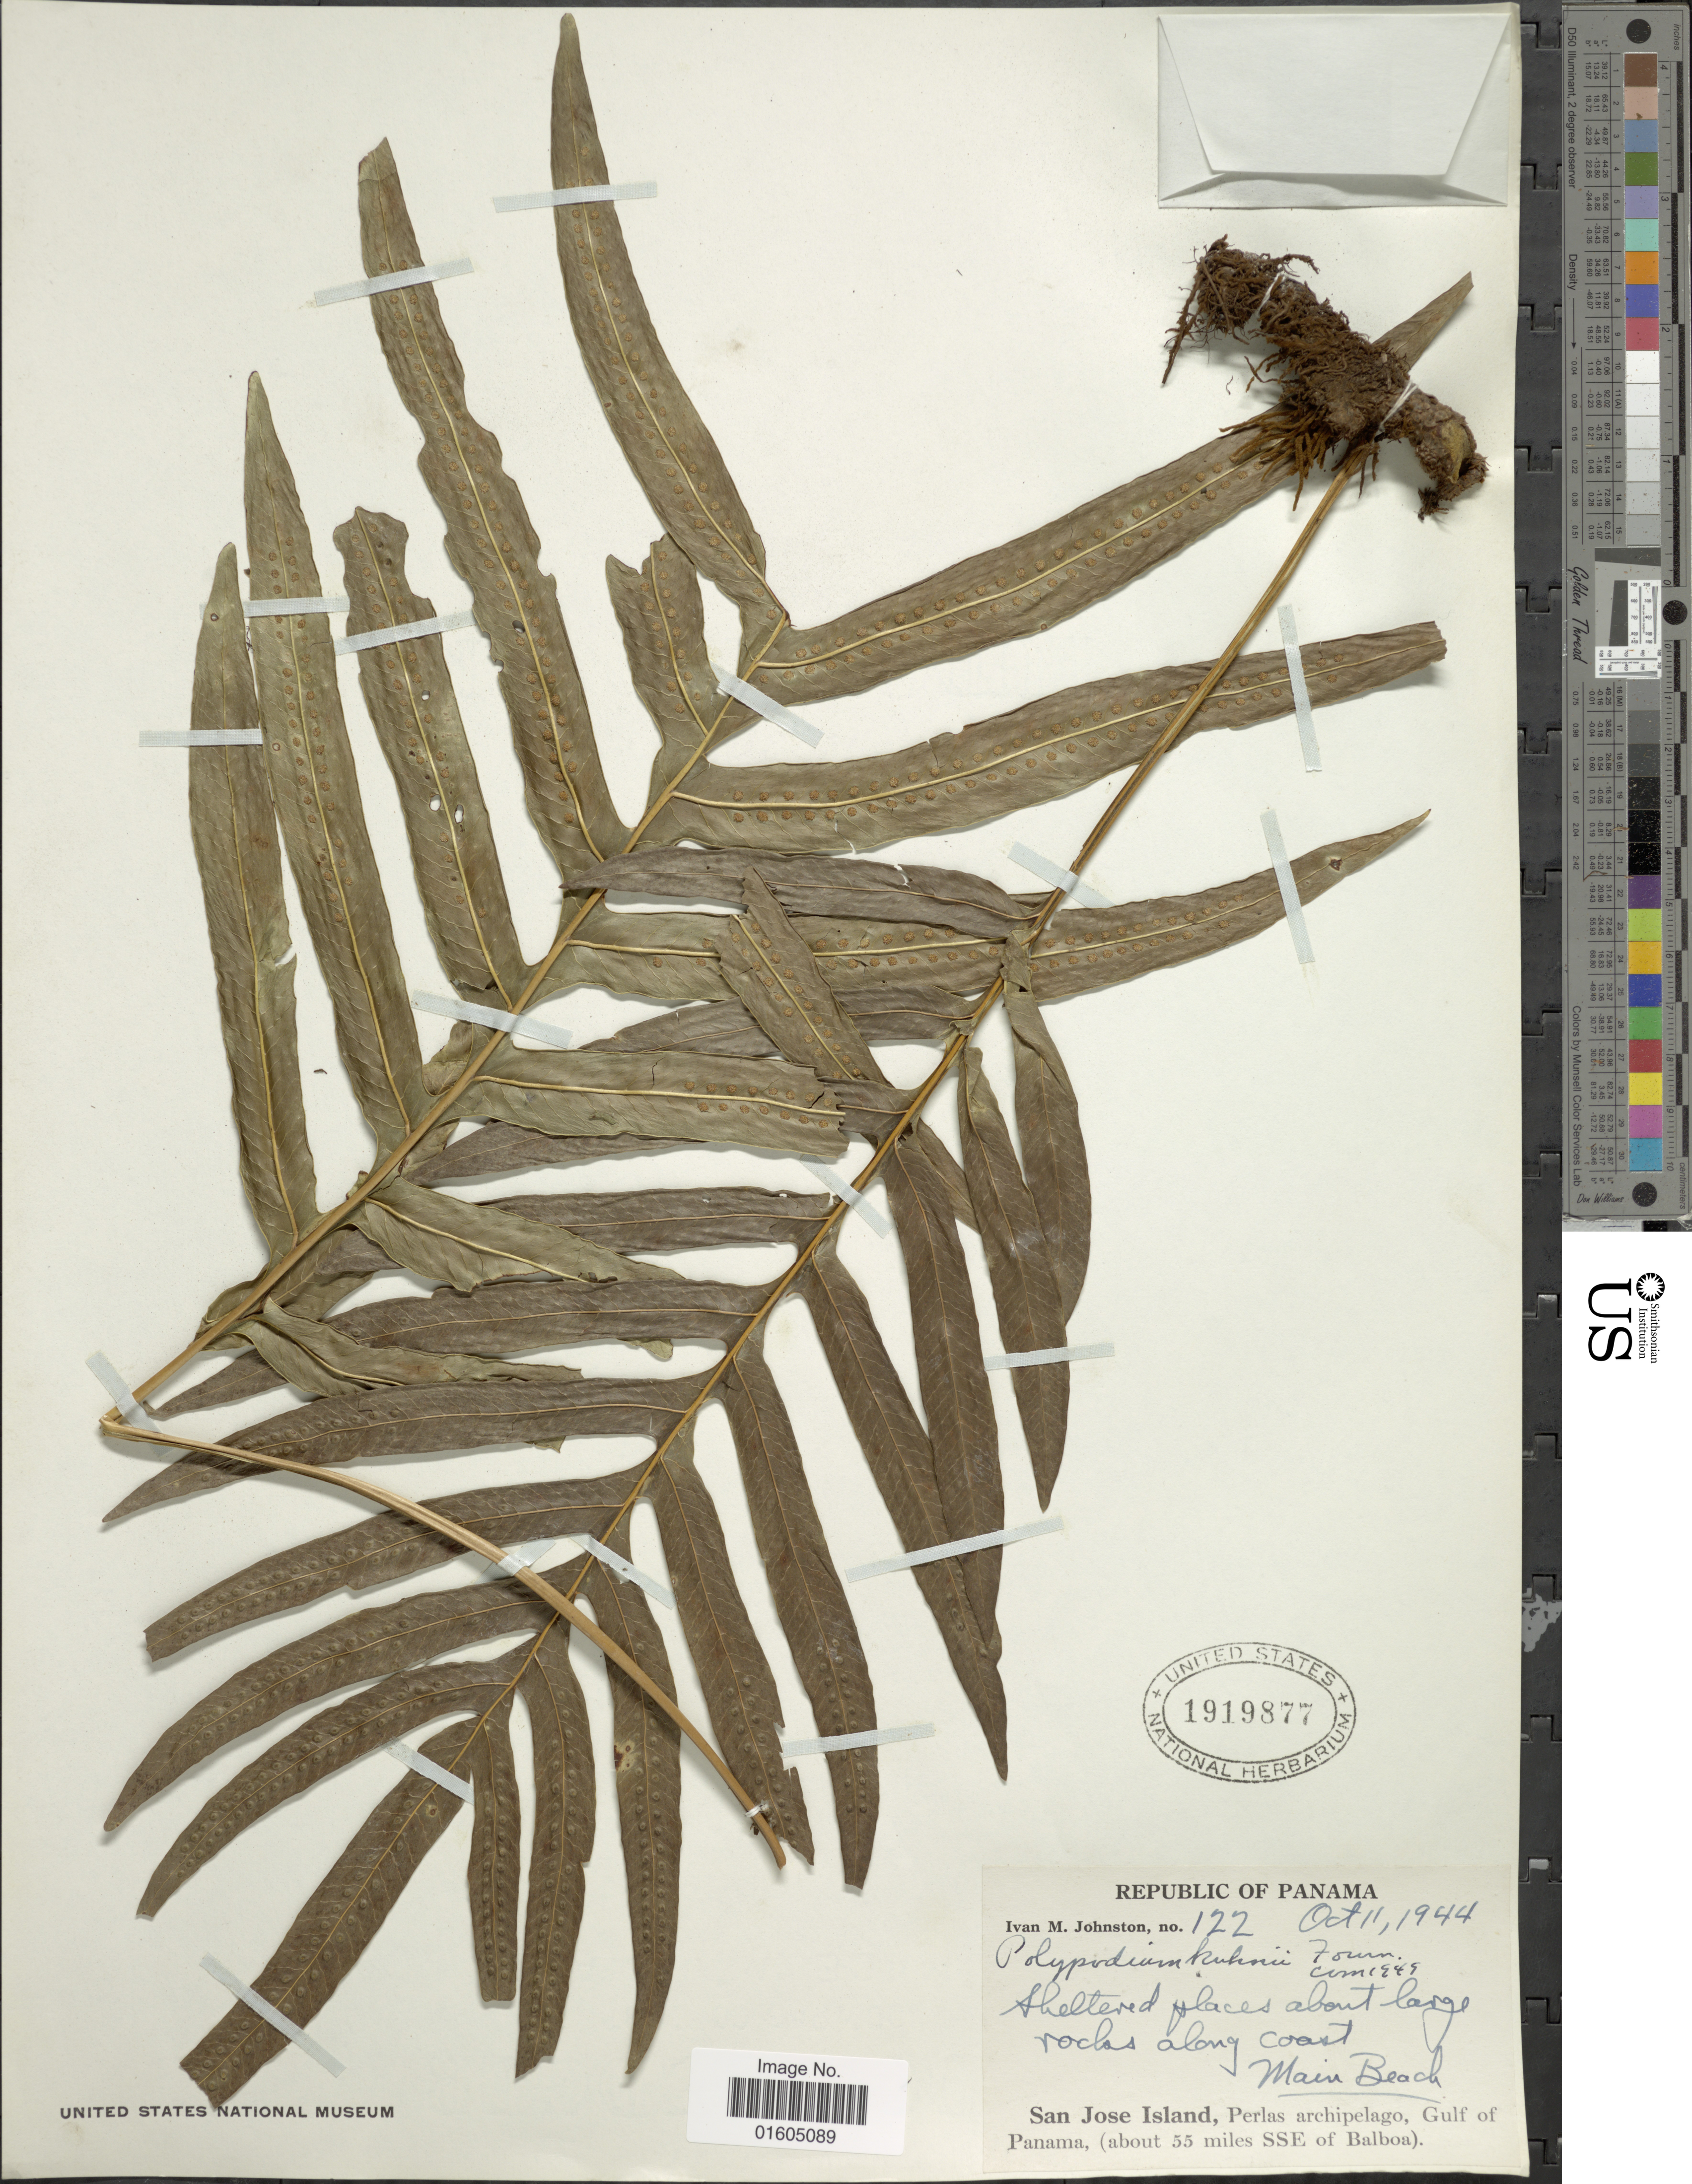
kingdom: Plantae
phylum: Tracheophyta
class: Polypodiopsida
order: Polypodiales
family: Polypodiaceae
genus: Serpocaulon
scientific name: Serpocaulon attenuatum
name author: (Humb. & Bonpl. ex Willd.) A.R. Sm.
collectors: I.M. Johnston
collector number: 122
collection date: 1944-10-11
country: Panama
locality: Panama. San Jose Island, Perlas archipelago, Gulf of Panama, about 55 miles SSE of Balboa) sheltered places about large rocks along coast. Main Beach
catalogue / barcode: US 1919877